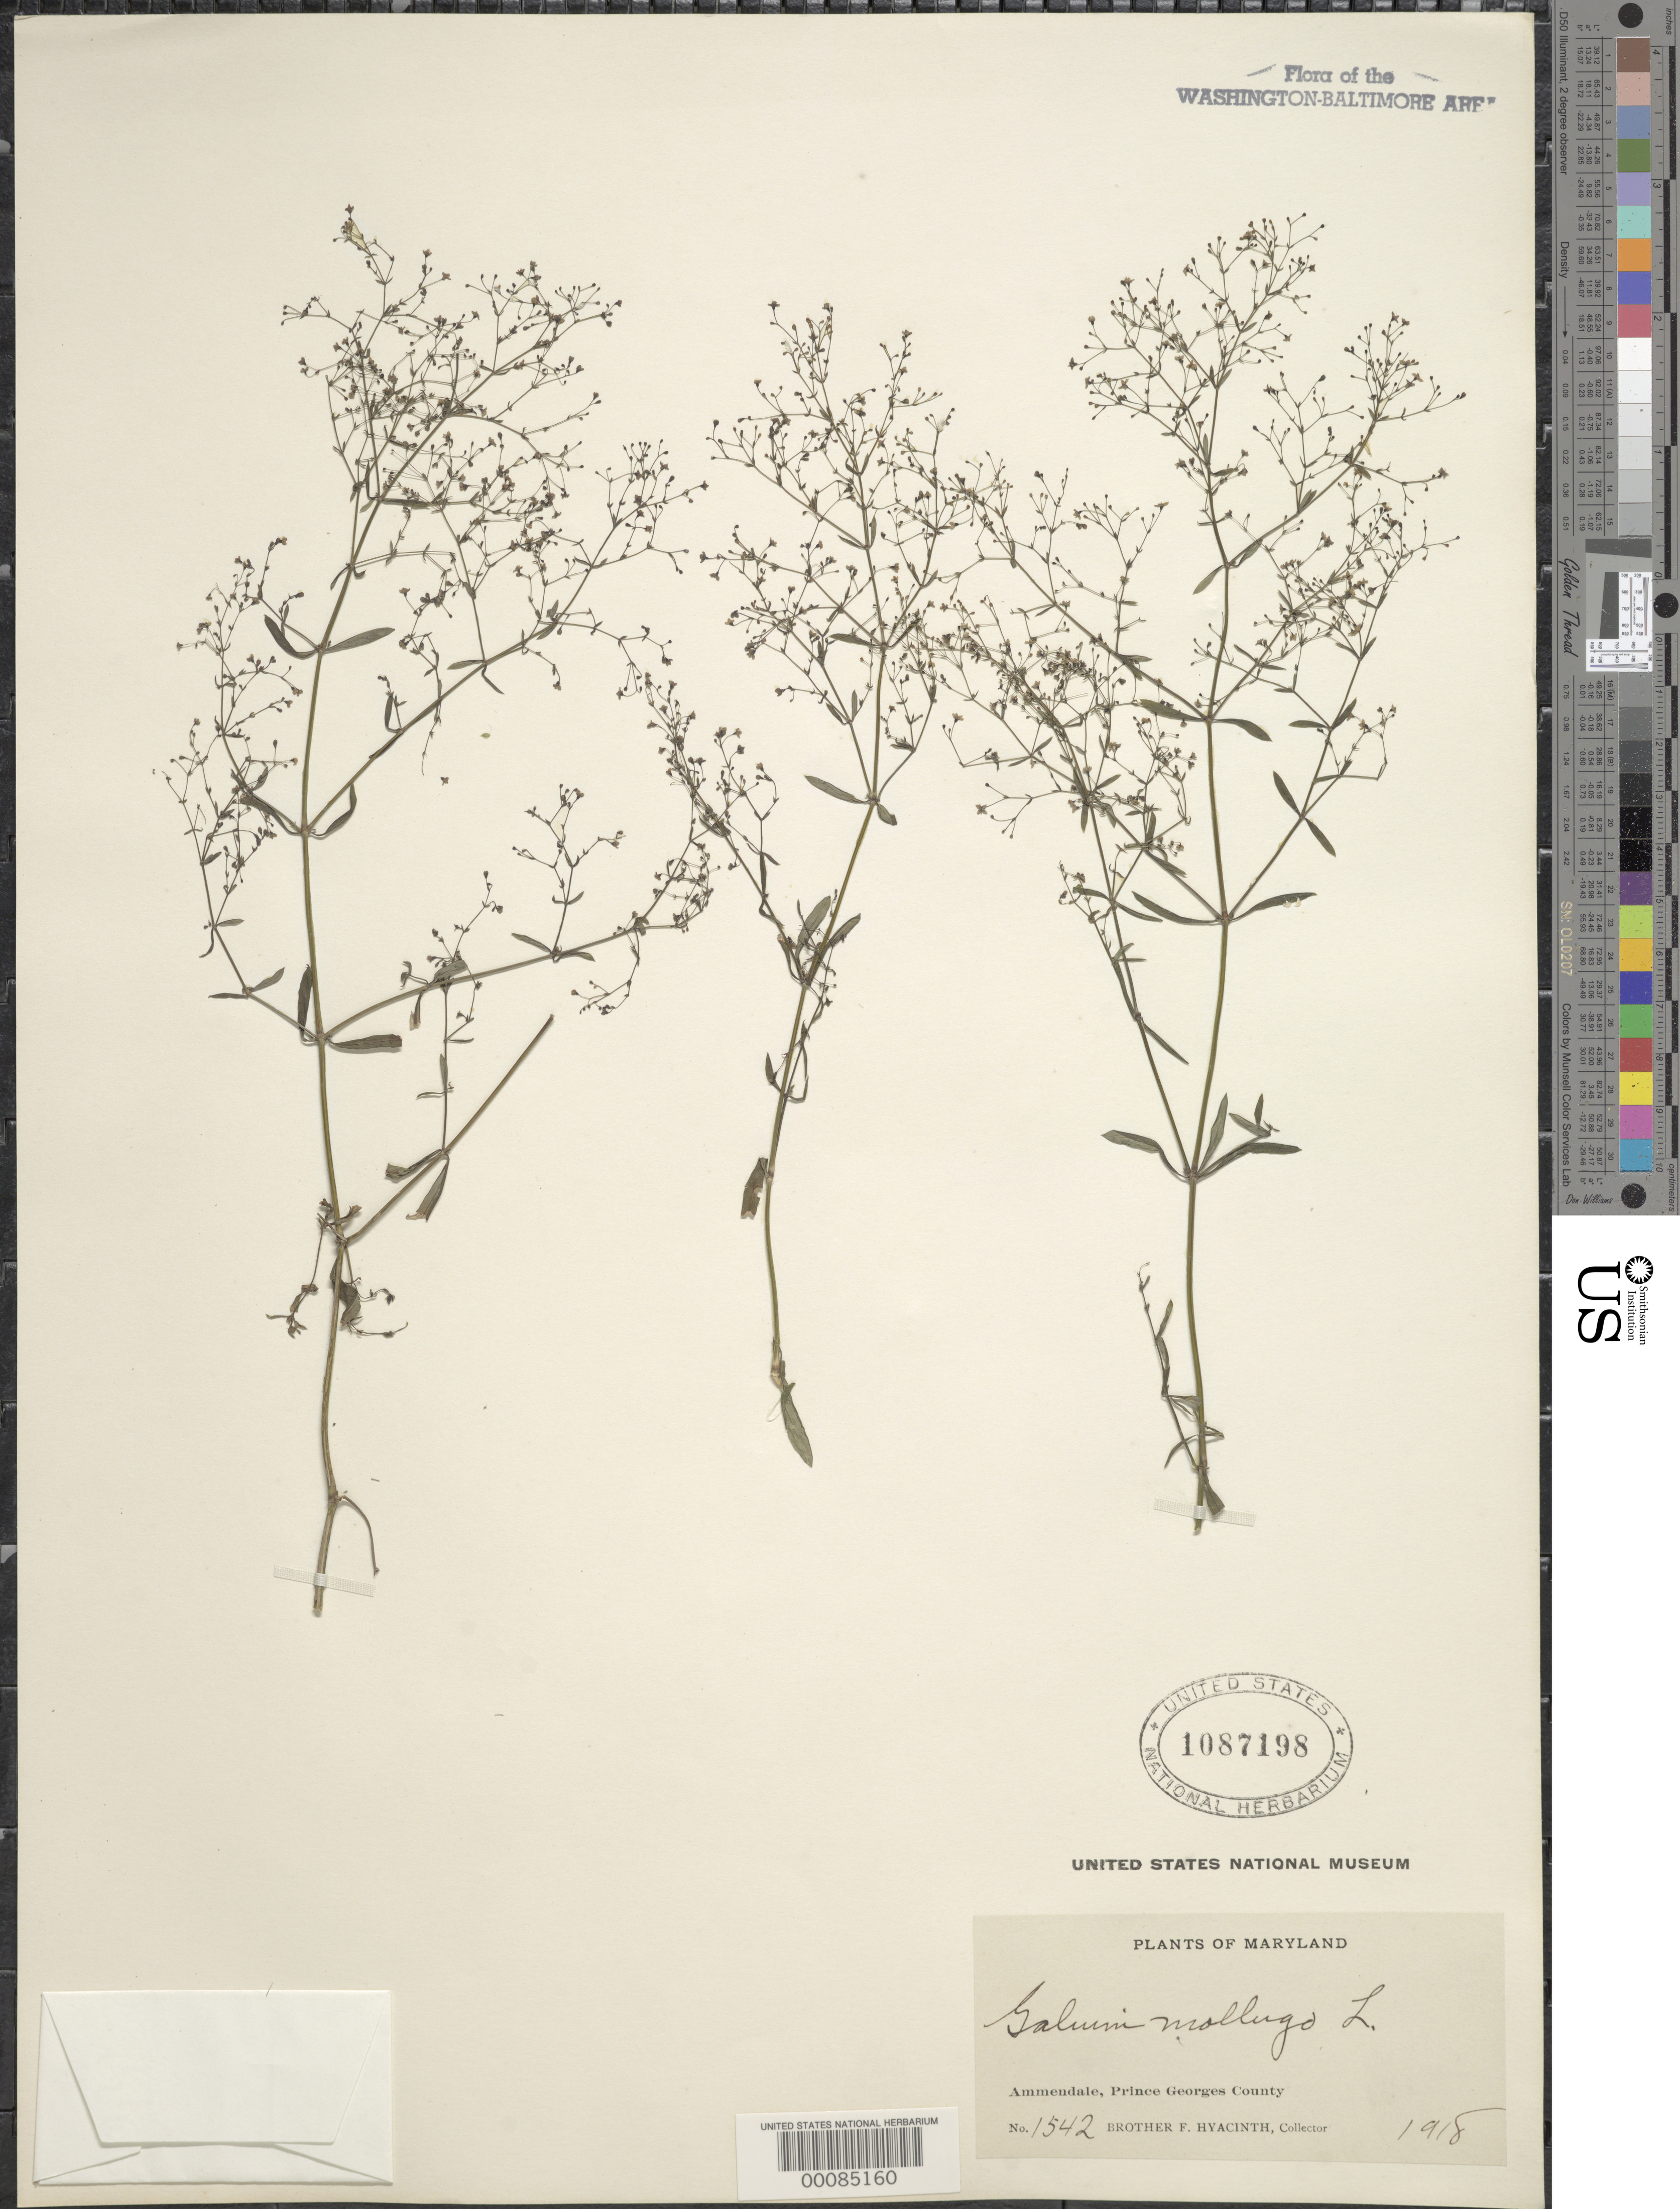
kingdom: Plantae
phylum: Tracheophyta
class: Magnoliopsida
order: Gentianales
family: Rubiaceae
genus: Galium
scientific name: Galium mollugo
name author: L.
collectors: F. Hyacinth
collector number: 1542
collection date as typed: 1918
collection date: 1918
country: United States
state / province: Maryland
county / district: Prince George's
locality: Ammendale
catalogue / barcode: US 1087198